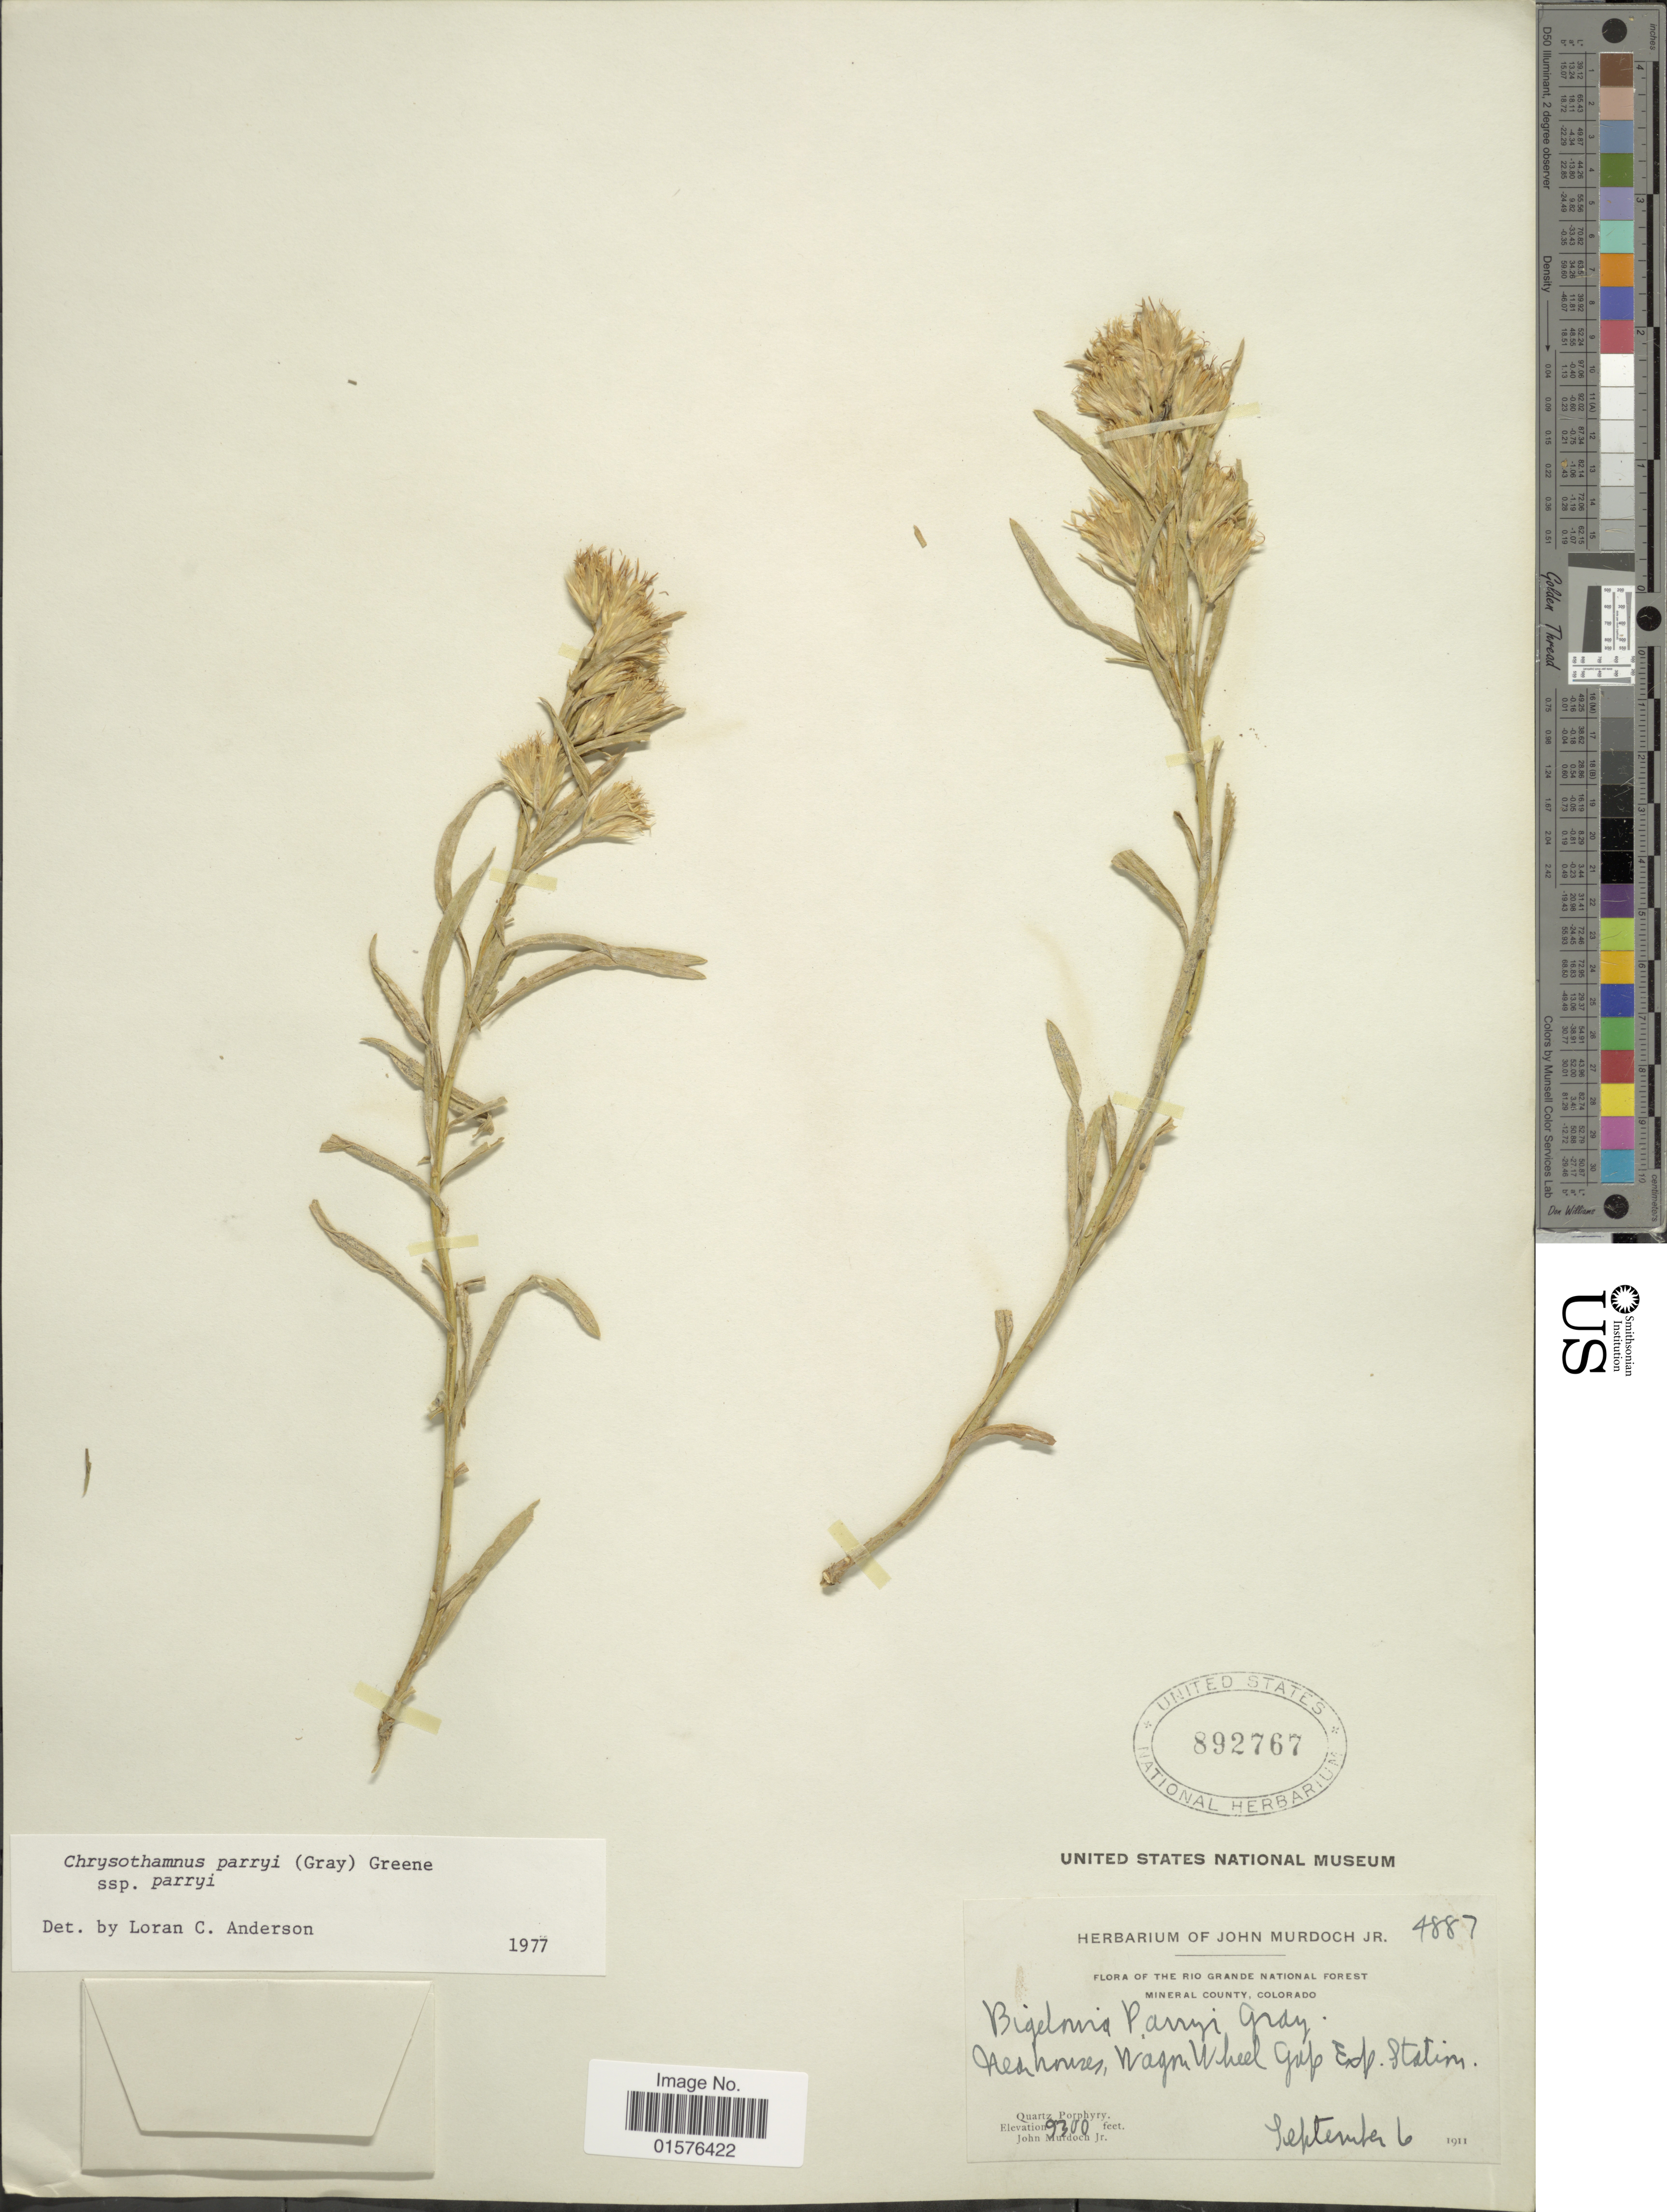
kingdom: Plantae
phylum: Tracheophyta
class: Magnoliopsida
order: Asterales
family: Asteraceae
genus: Ericameria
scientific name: Ericameria parryi var. parryi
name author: (A. Gray) G.L. Nesom & G.I. Baird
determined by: Urbatsch, Lowell E., Curator (LSU), Louisiana State University (UNITED STATES)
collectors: J. Murdoch Jr.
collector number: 4887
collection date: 1911-09-06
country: United States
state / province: Colorado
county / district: Mineral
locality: The Rio Grande National Forest, Mineral County, near house, Wagon Wheel Gap exp. Station.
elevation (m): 2835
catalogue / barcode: US 892767